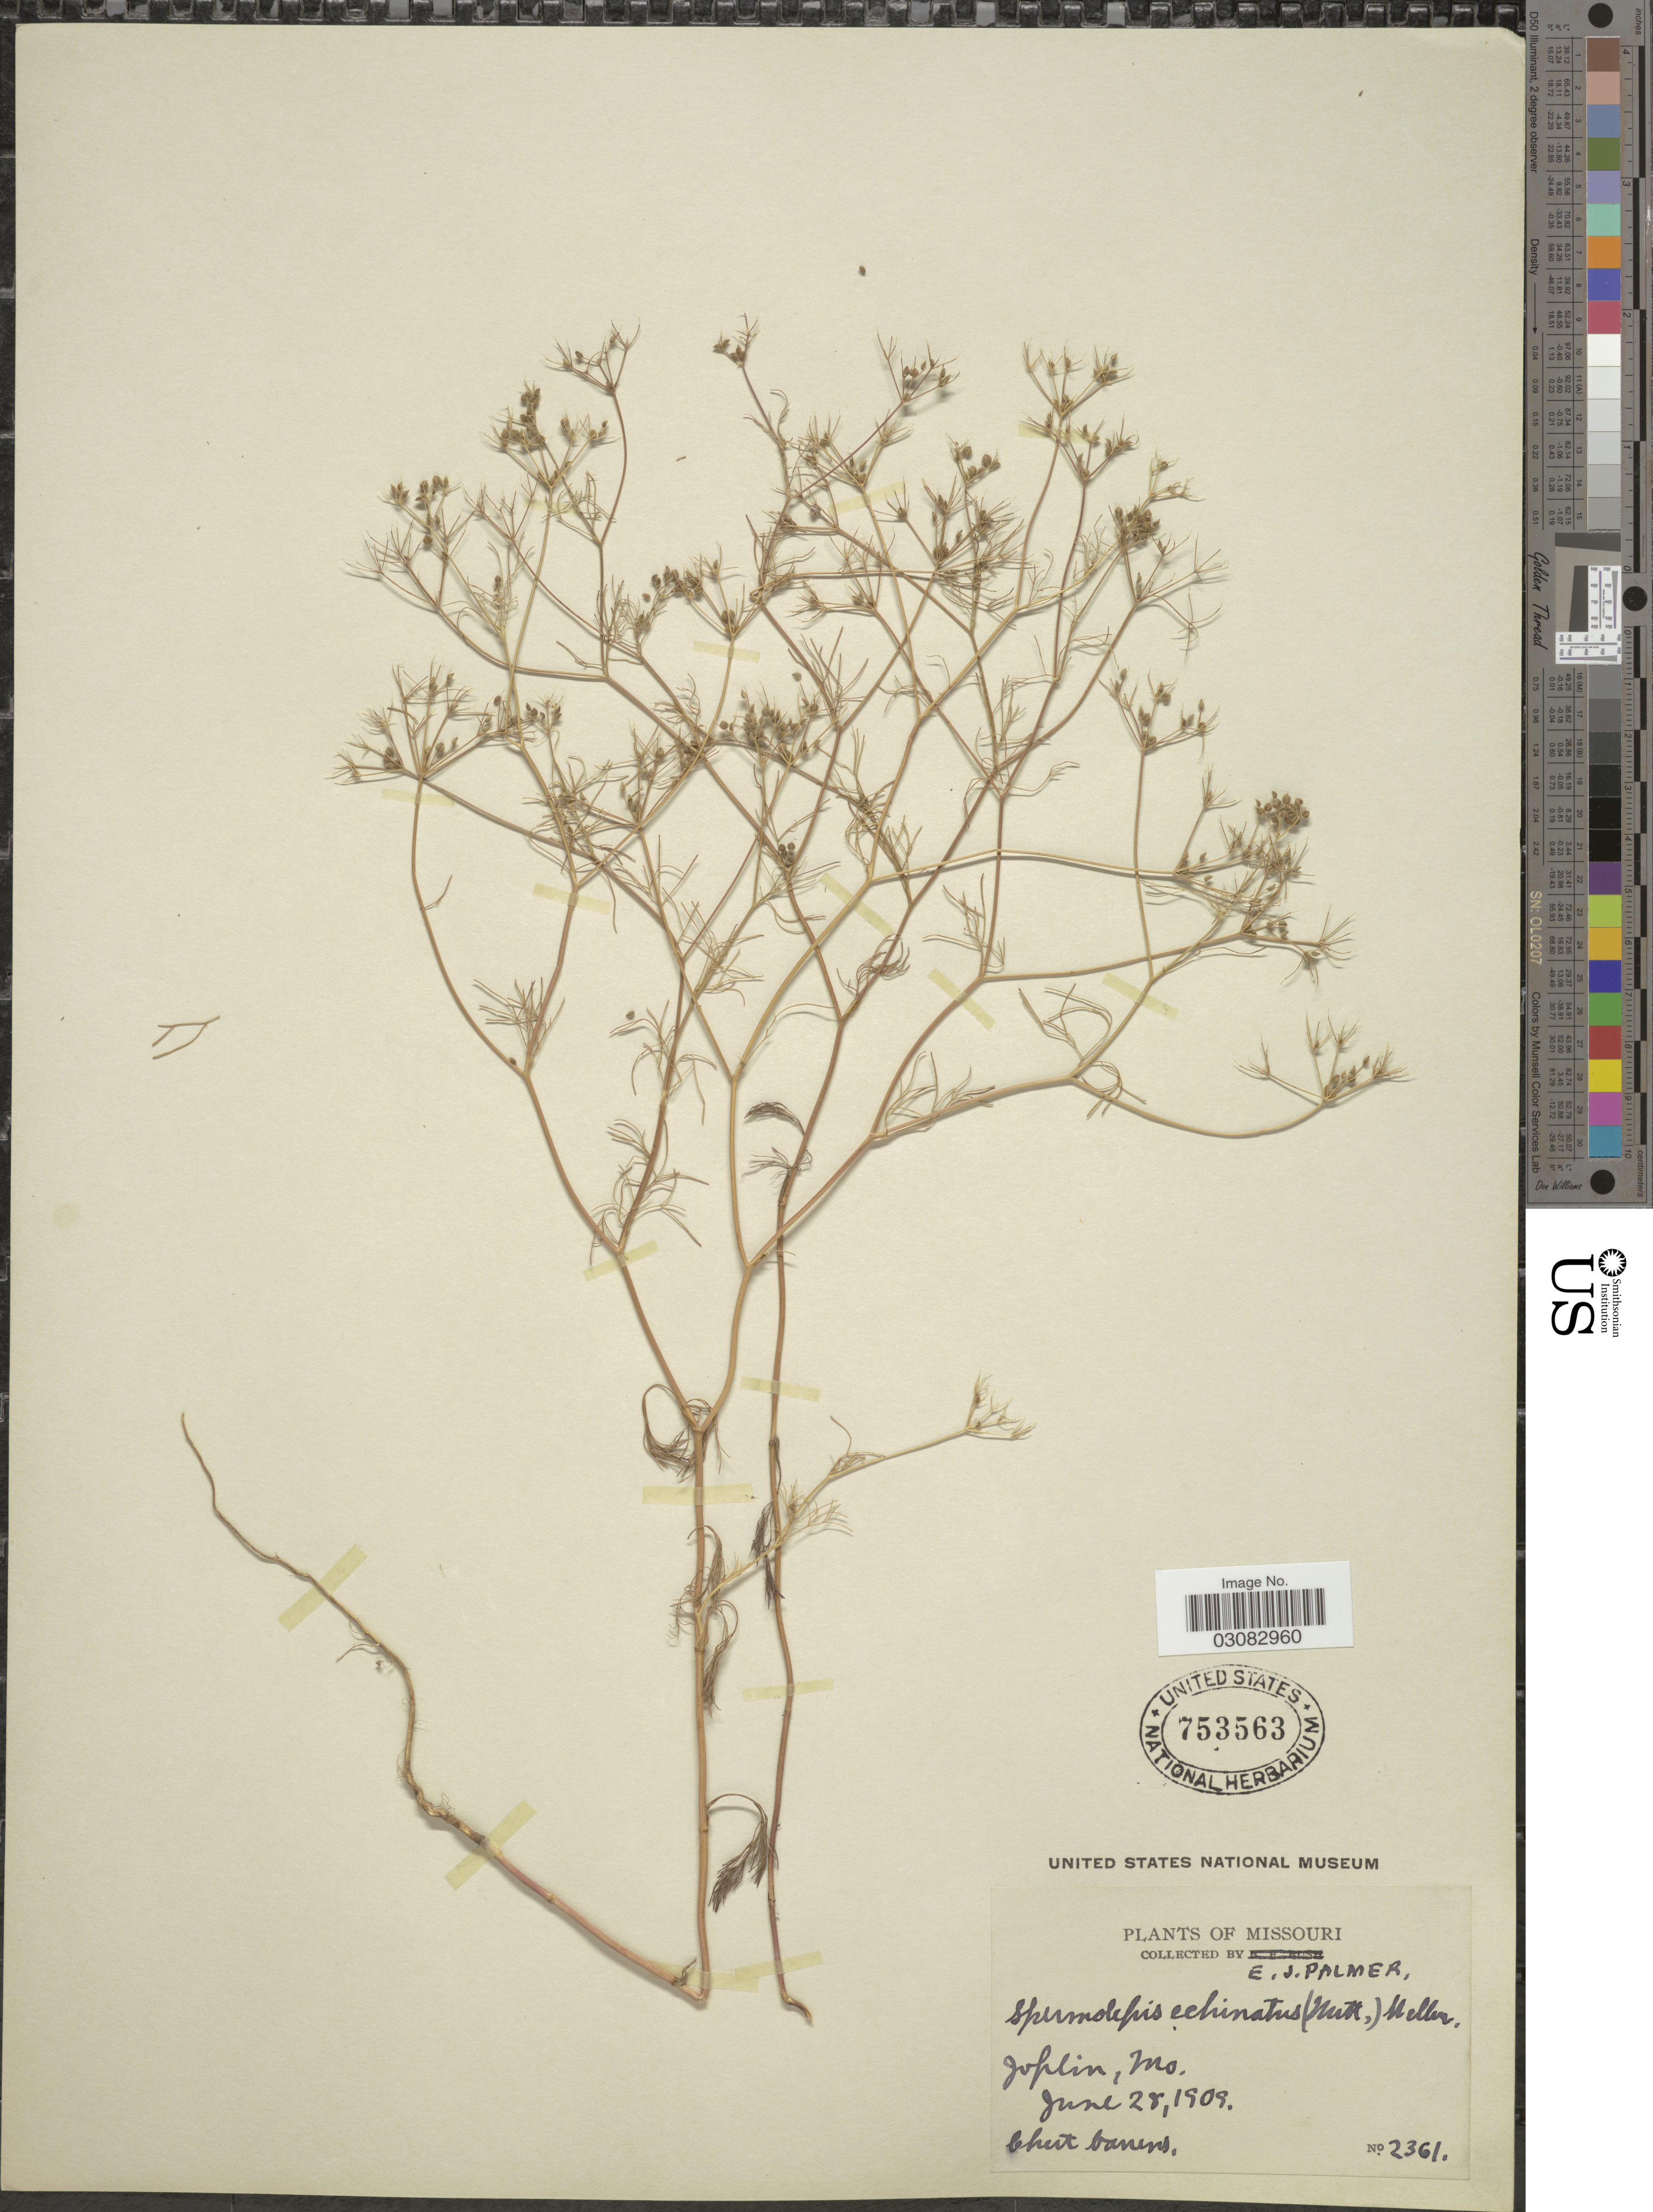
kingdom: Plantae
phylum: Tracheophyta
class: Magnoliopsida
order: Apiales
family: Apiaceae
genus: Spermolepis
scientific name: Spermolepis echinata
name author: (Nutt. ex DC.) A. Heller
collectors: E. J. Palmer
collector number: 2361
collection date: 1909-06-28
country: United States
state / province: Missouri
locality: Joplin, Mo.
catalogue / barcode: US 753563